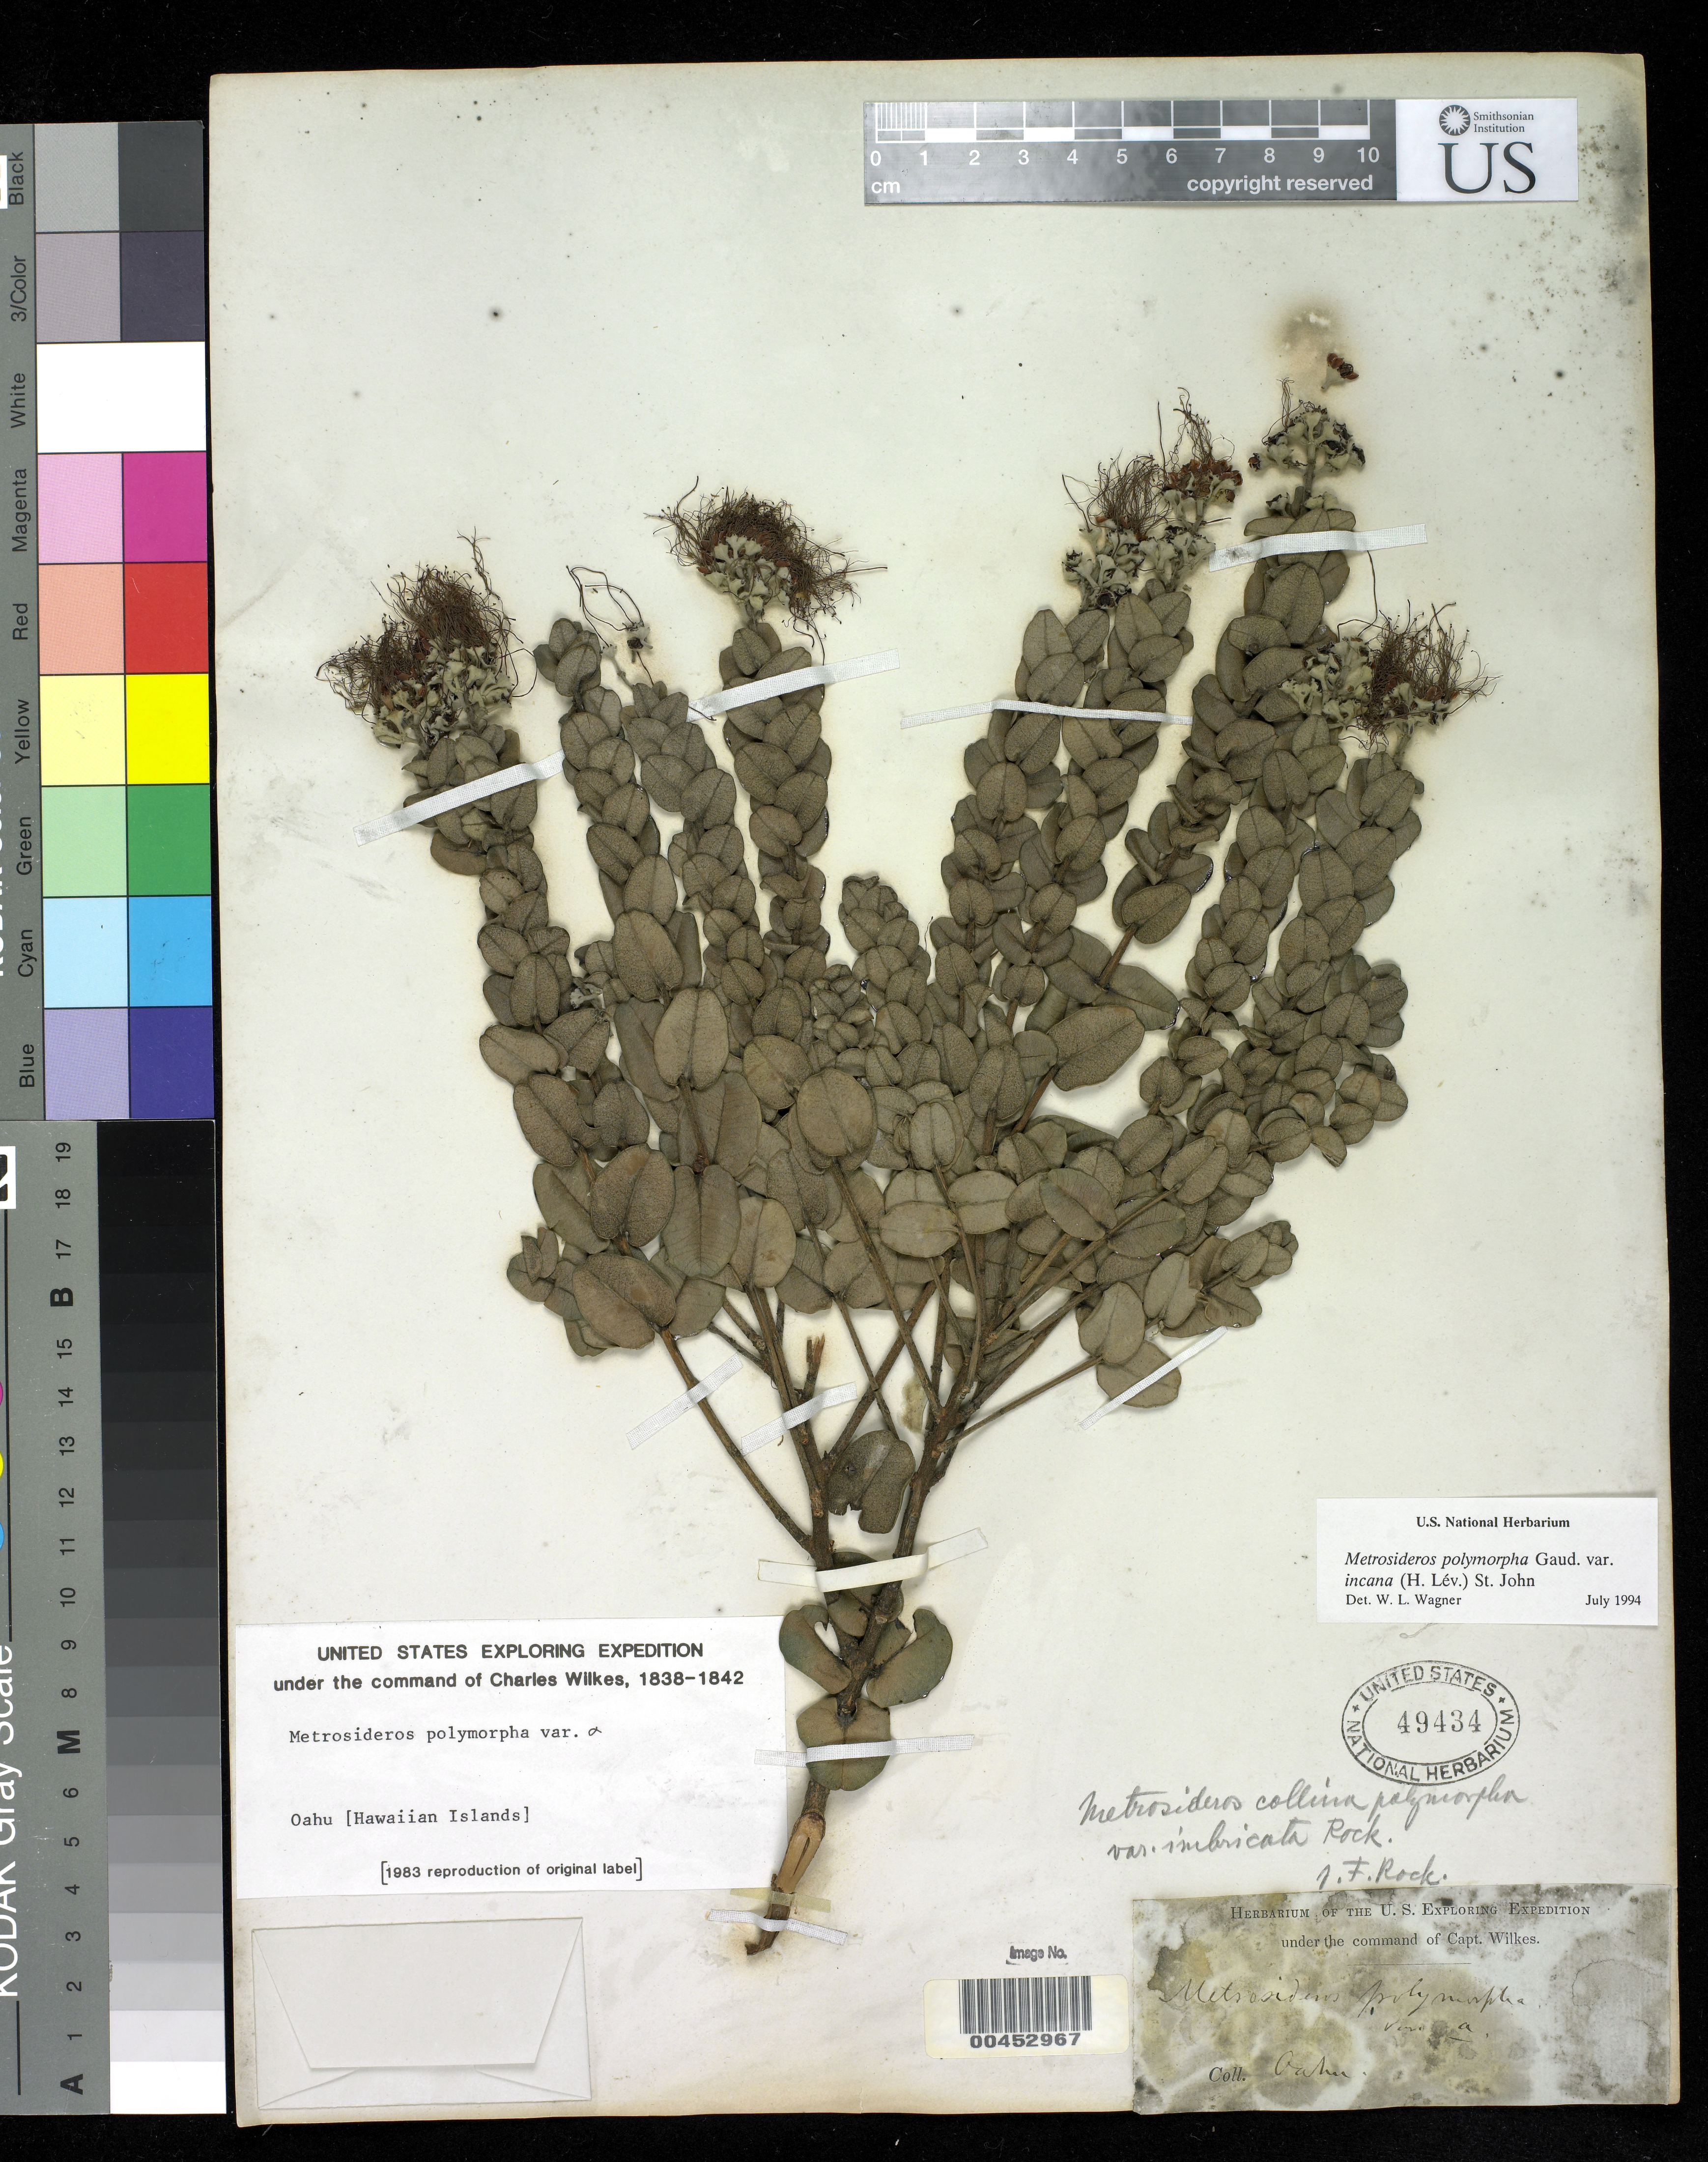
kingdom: Plantae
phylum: Tracheophyta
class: Magnoliopsida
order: Myrtales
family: Myrtaceae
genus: Metrosideros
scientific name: Metrosideros polymorpha var. incana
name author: H. St. John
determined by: Wagner, W. L., (BOT), Smithsonian Institution - National Museum of Natural History (UNITED STATES)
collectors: Wilkes Explor. Exped.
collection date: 1838/1842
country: United States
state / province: Hawaii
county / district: Honolulu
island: Oahu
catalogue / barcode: US 49434